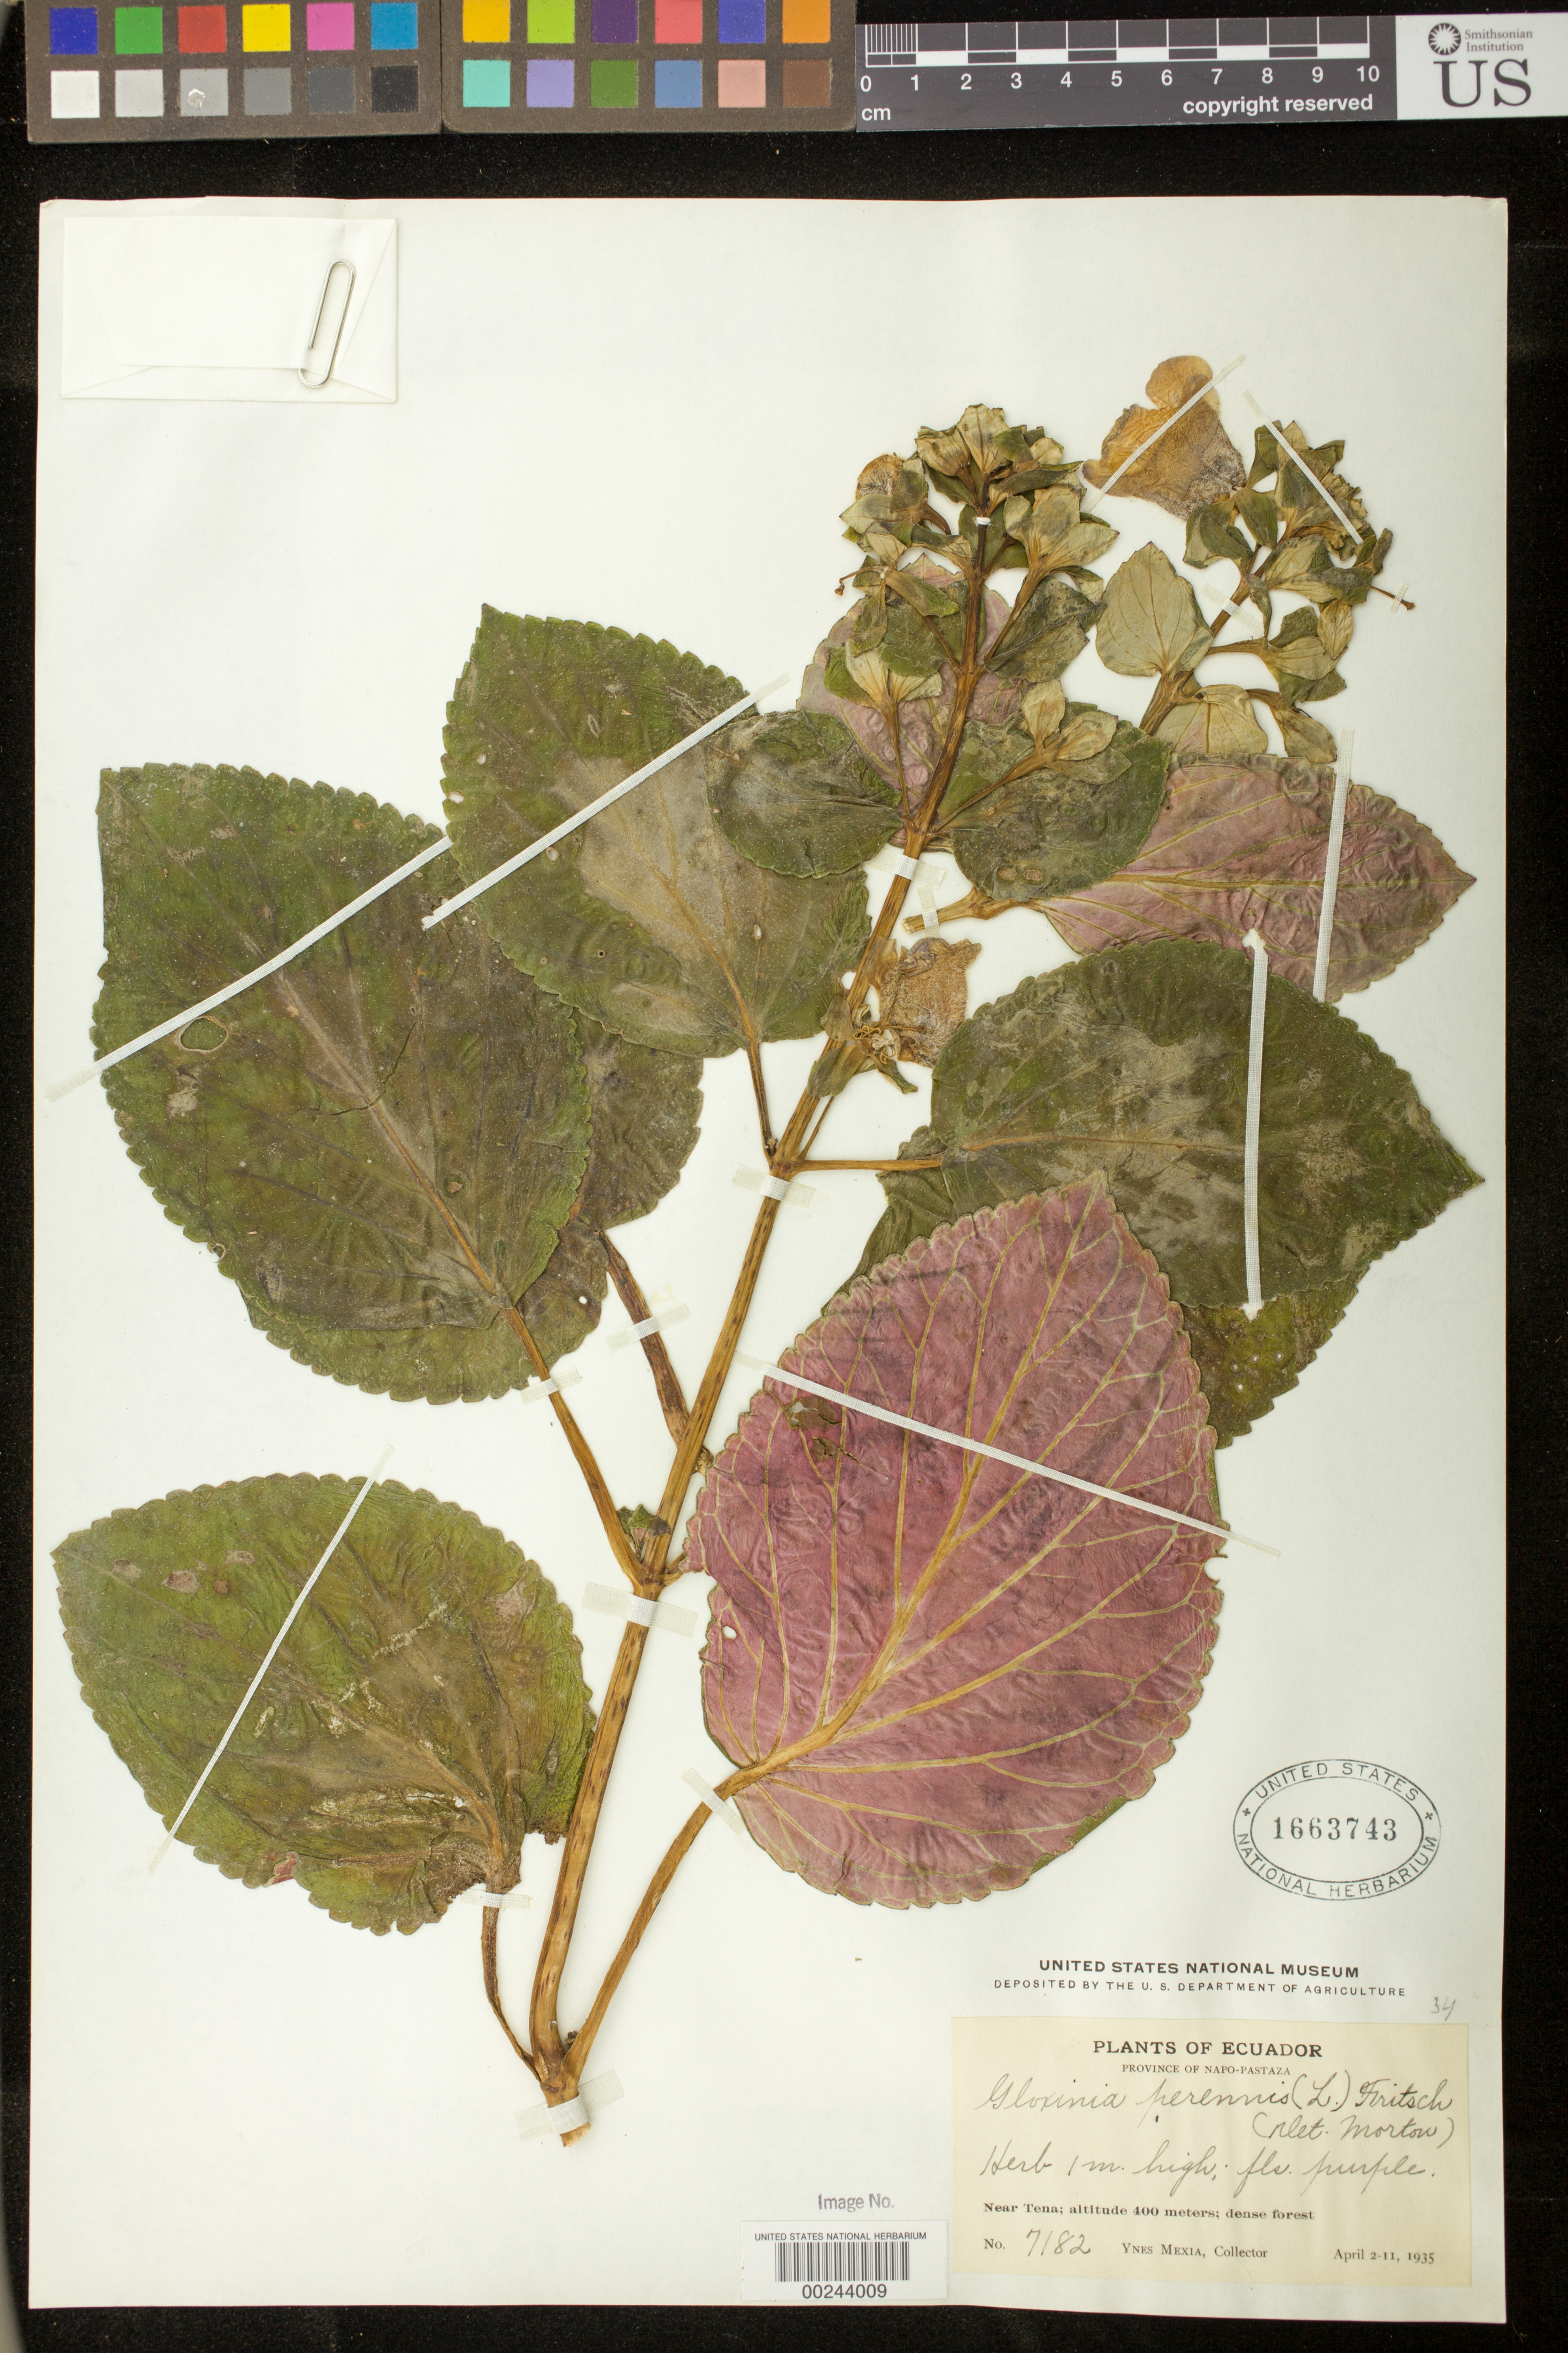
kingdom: Plantae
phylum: Tracheophyta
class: Magnoliopsida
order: Lamiales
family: Gesneriaceae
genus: Gloxinia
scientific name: Gloxinia perennis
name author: (L.) Fritsch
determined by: Skog, Laurence E.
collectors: Y. Mexia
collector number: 7182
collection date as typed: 2-11 Apr 1935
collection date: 1935-04-02/1935-04-11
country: Ecuador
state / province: Napo / Pastaza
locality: Near Tena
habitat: Dense forest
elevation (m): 400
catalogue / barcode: US 1663743